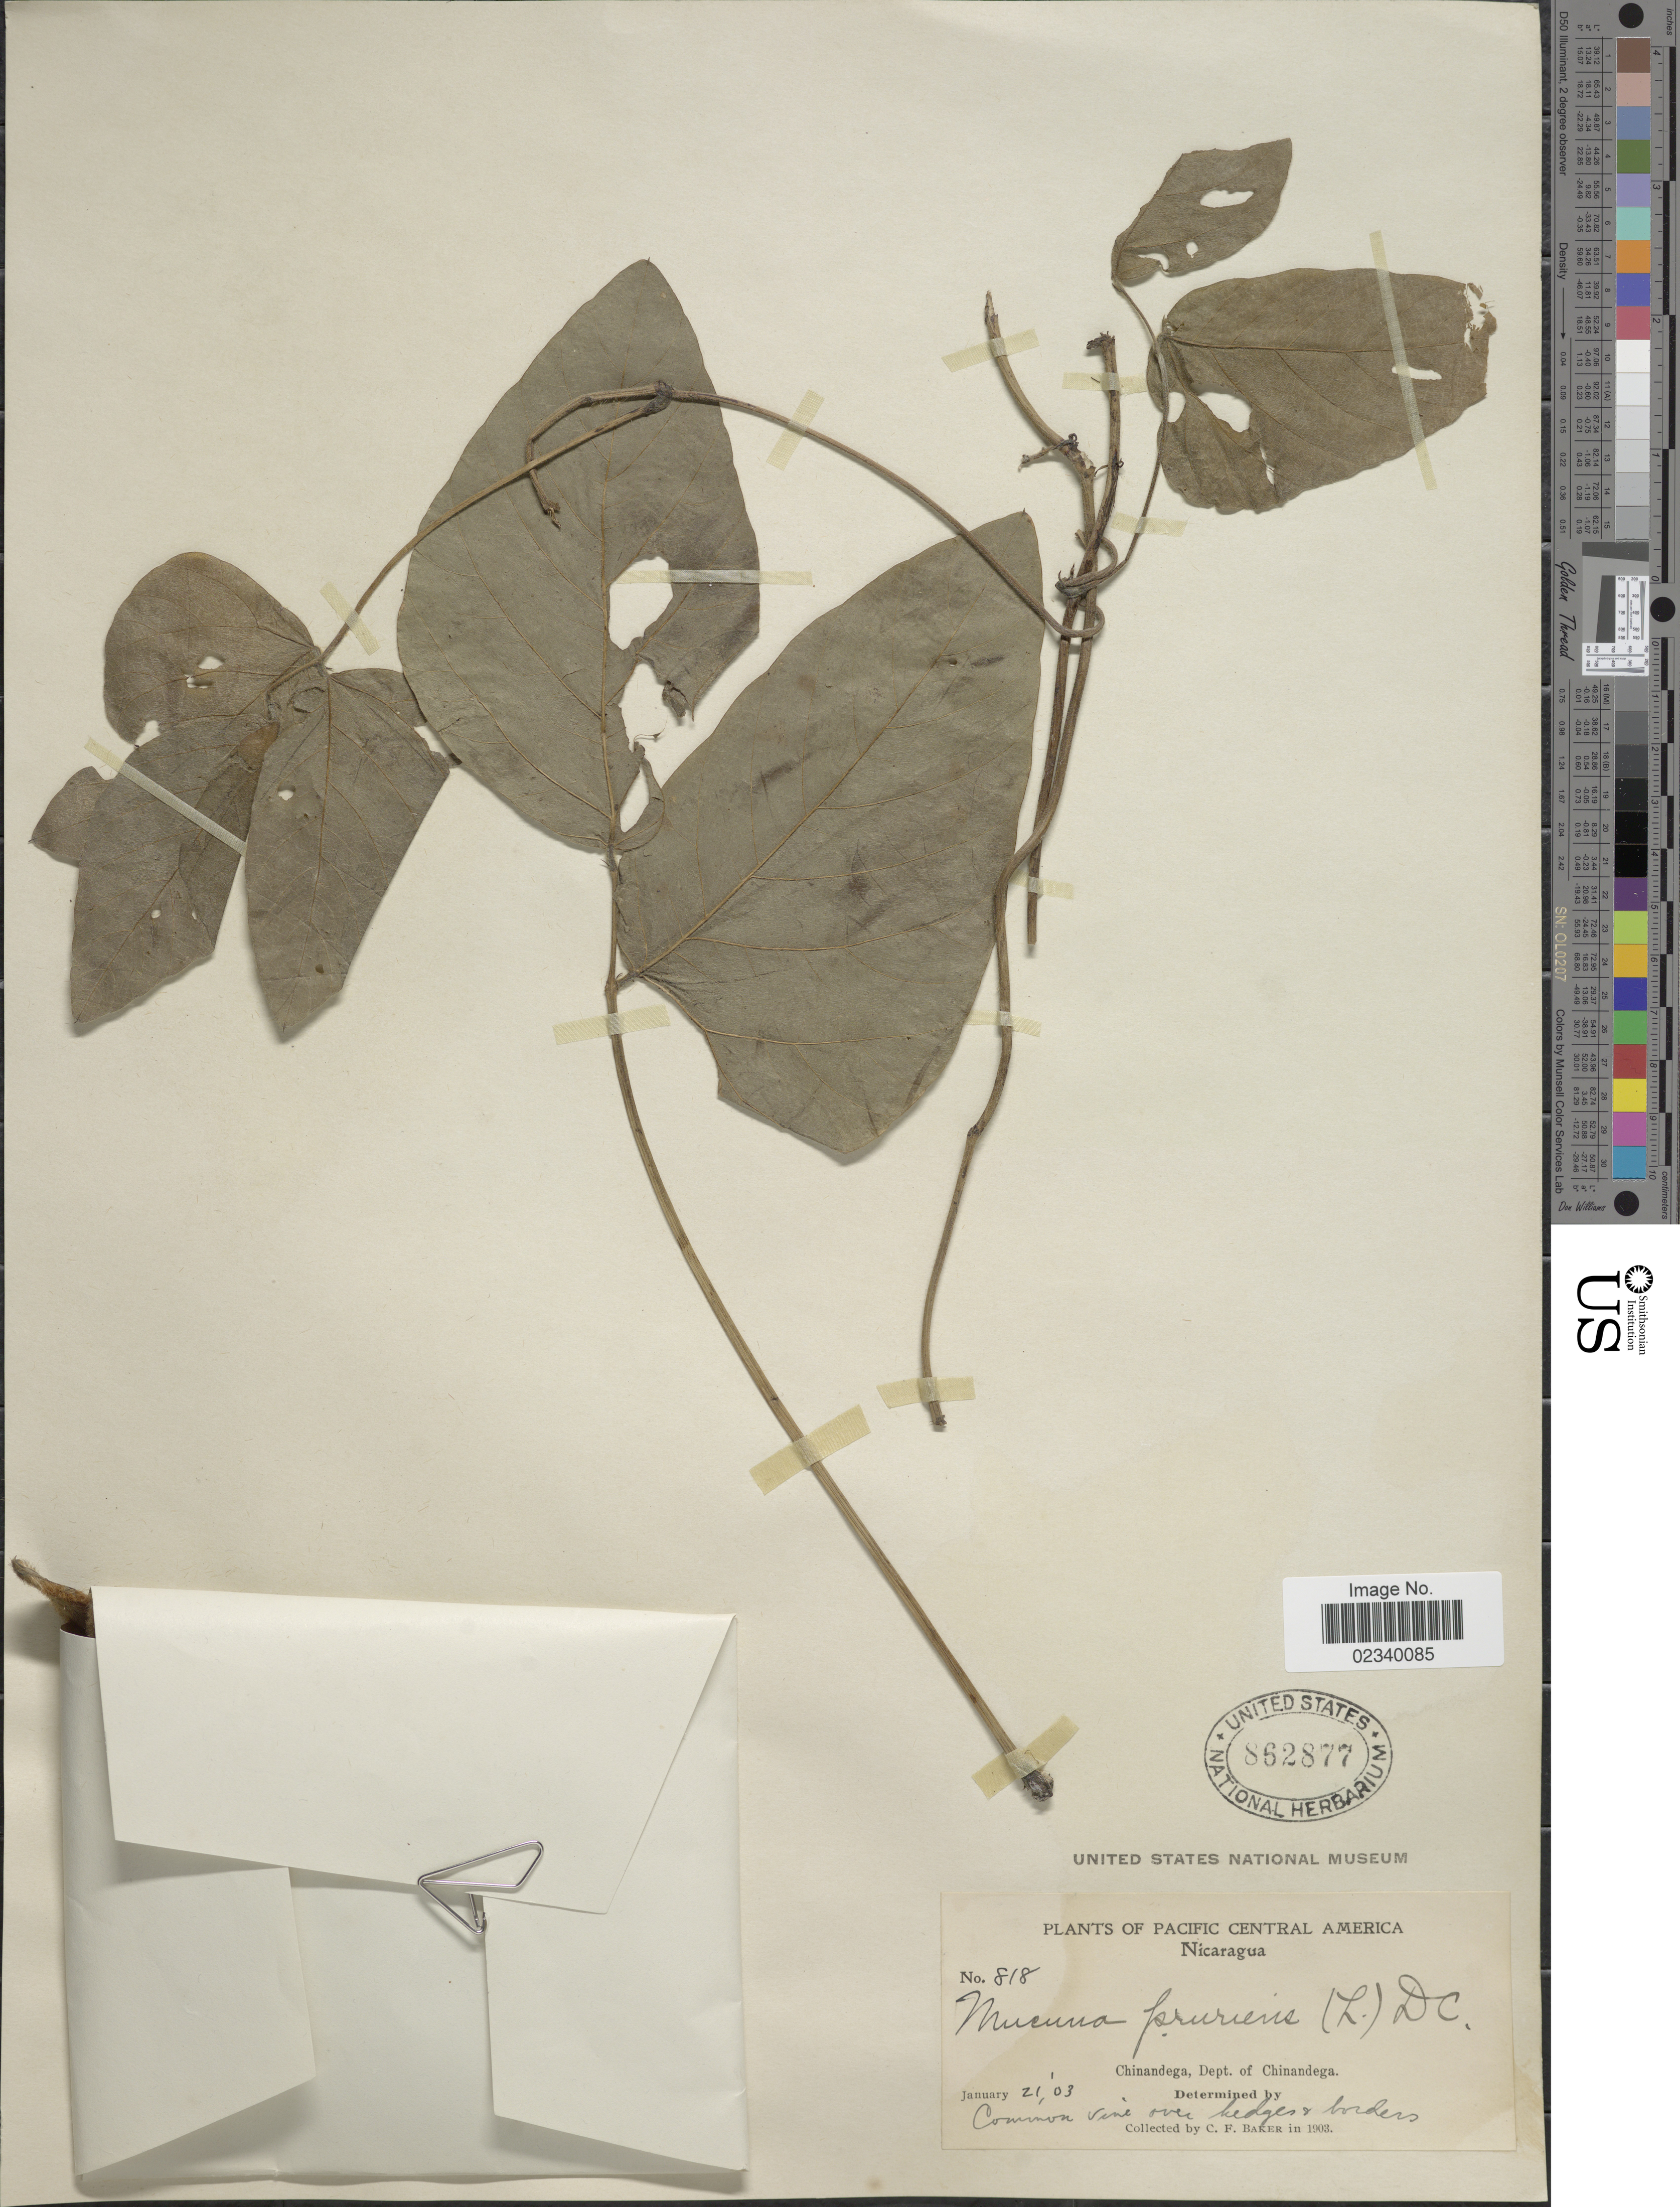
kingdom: Plantae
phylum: Tracheophyta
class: Magnoliopsida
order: Fabales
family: Fabaceae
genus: Mucuna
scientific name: Mucuna pruriens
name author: (L.) DC.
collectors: C. F. Baker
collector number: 818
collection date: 1903-01-21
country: Nicaragua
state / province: Chinandega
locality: Pacific Central America. Chinandega, Dept. of Chinandega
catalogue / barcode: US 862877